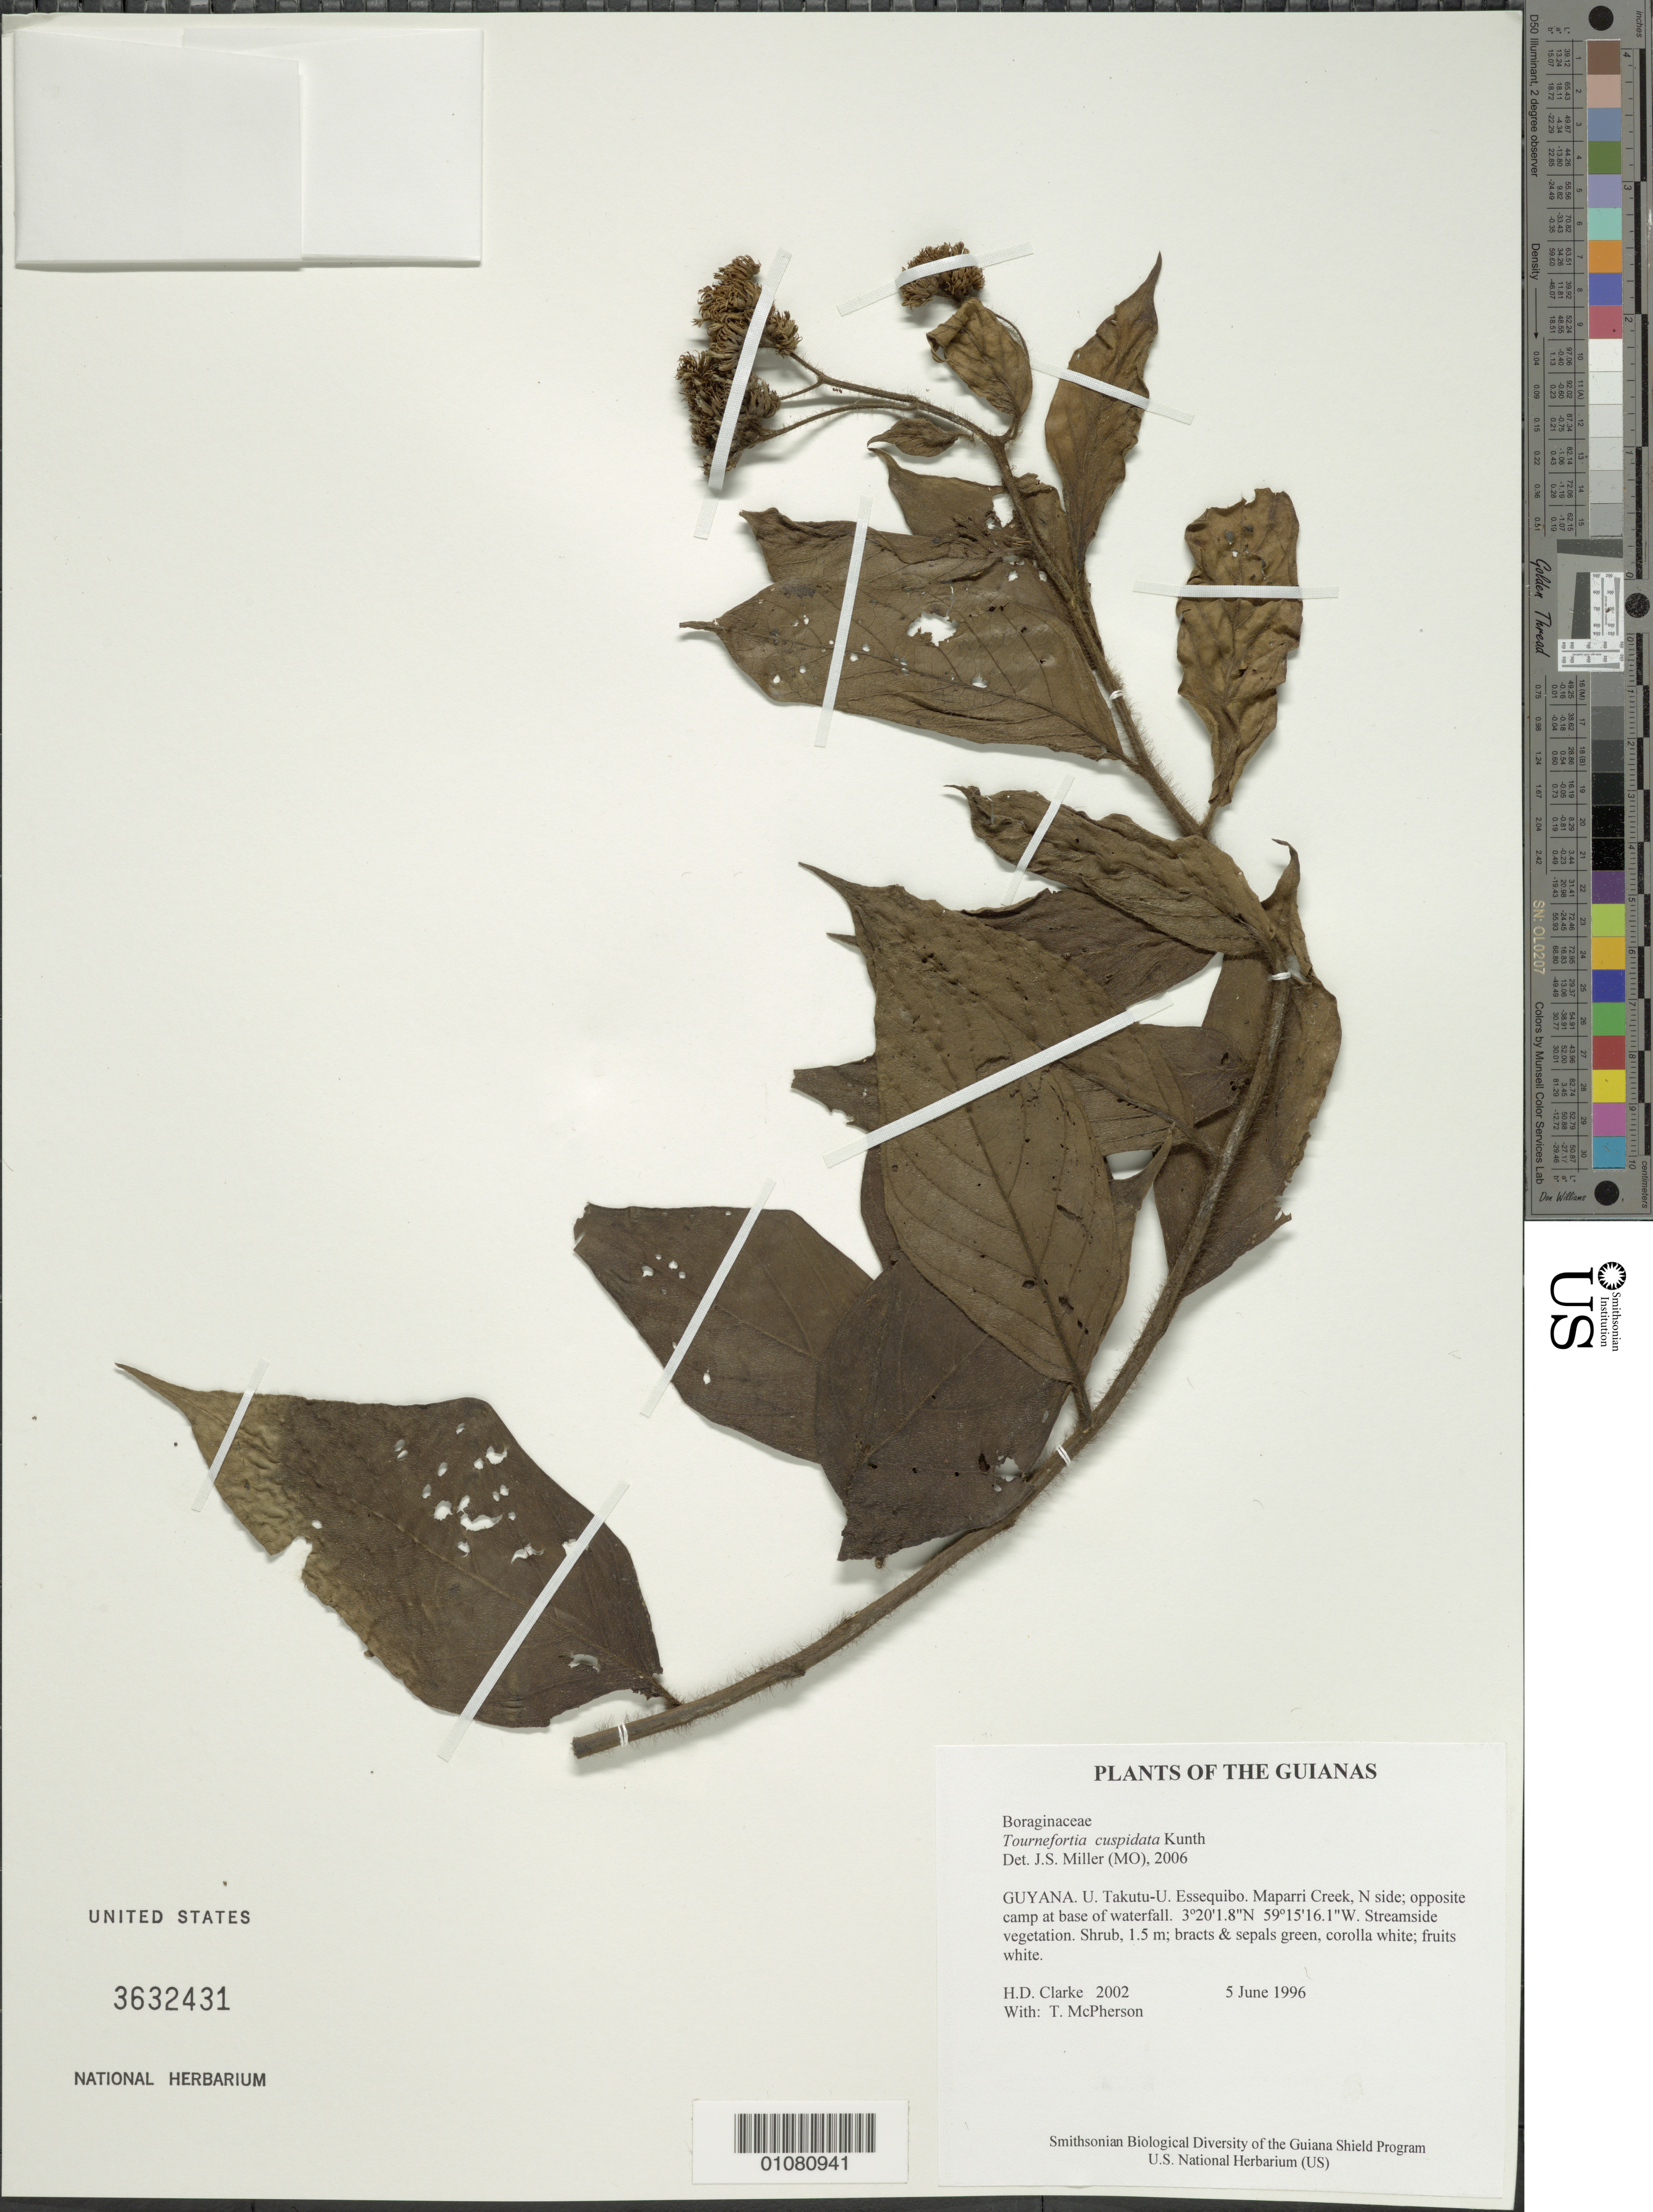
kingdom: Plantae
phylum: Tracheophyta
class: Magnoliopsida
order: Boraginales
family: Heliotropiaceae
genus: Tournefortia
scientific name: Tournefortia cuspidata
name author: Kunth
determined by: Miller, James S., (MO), Missouri Botanical Garden (UNITED STATES)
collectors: H. D. Clarke & T. McPherson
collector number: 2002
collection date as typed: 5 June 1996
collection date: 1996-06-05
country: Guyana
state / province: U. Takutu-U. Essequibo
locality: Maparri Creek, N side; opposite camp at base of waterfall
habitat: Streamside vegetation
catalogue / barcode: US 3632431